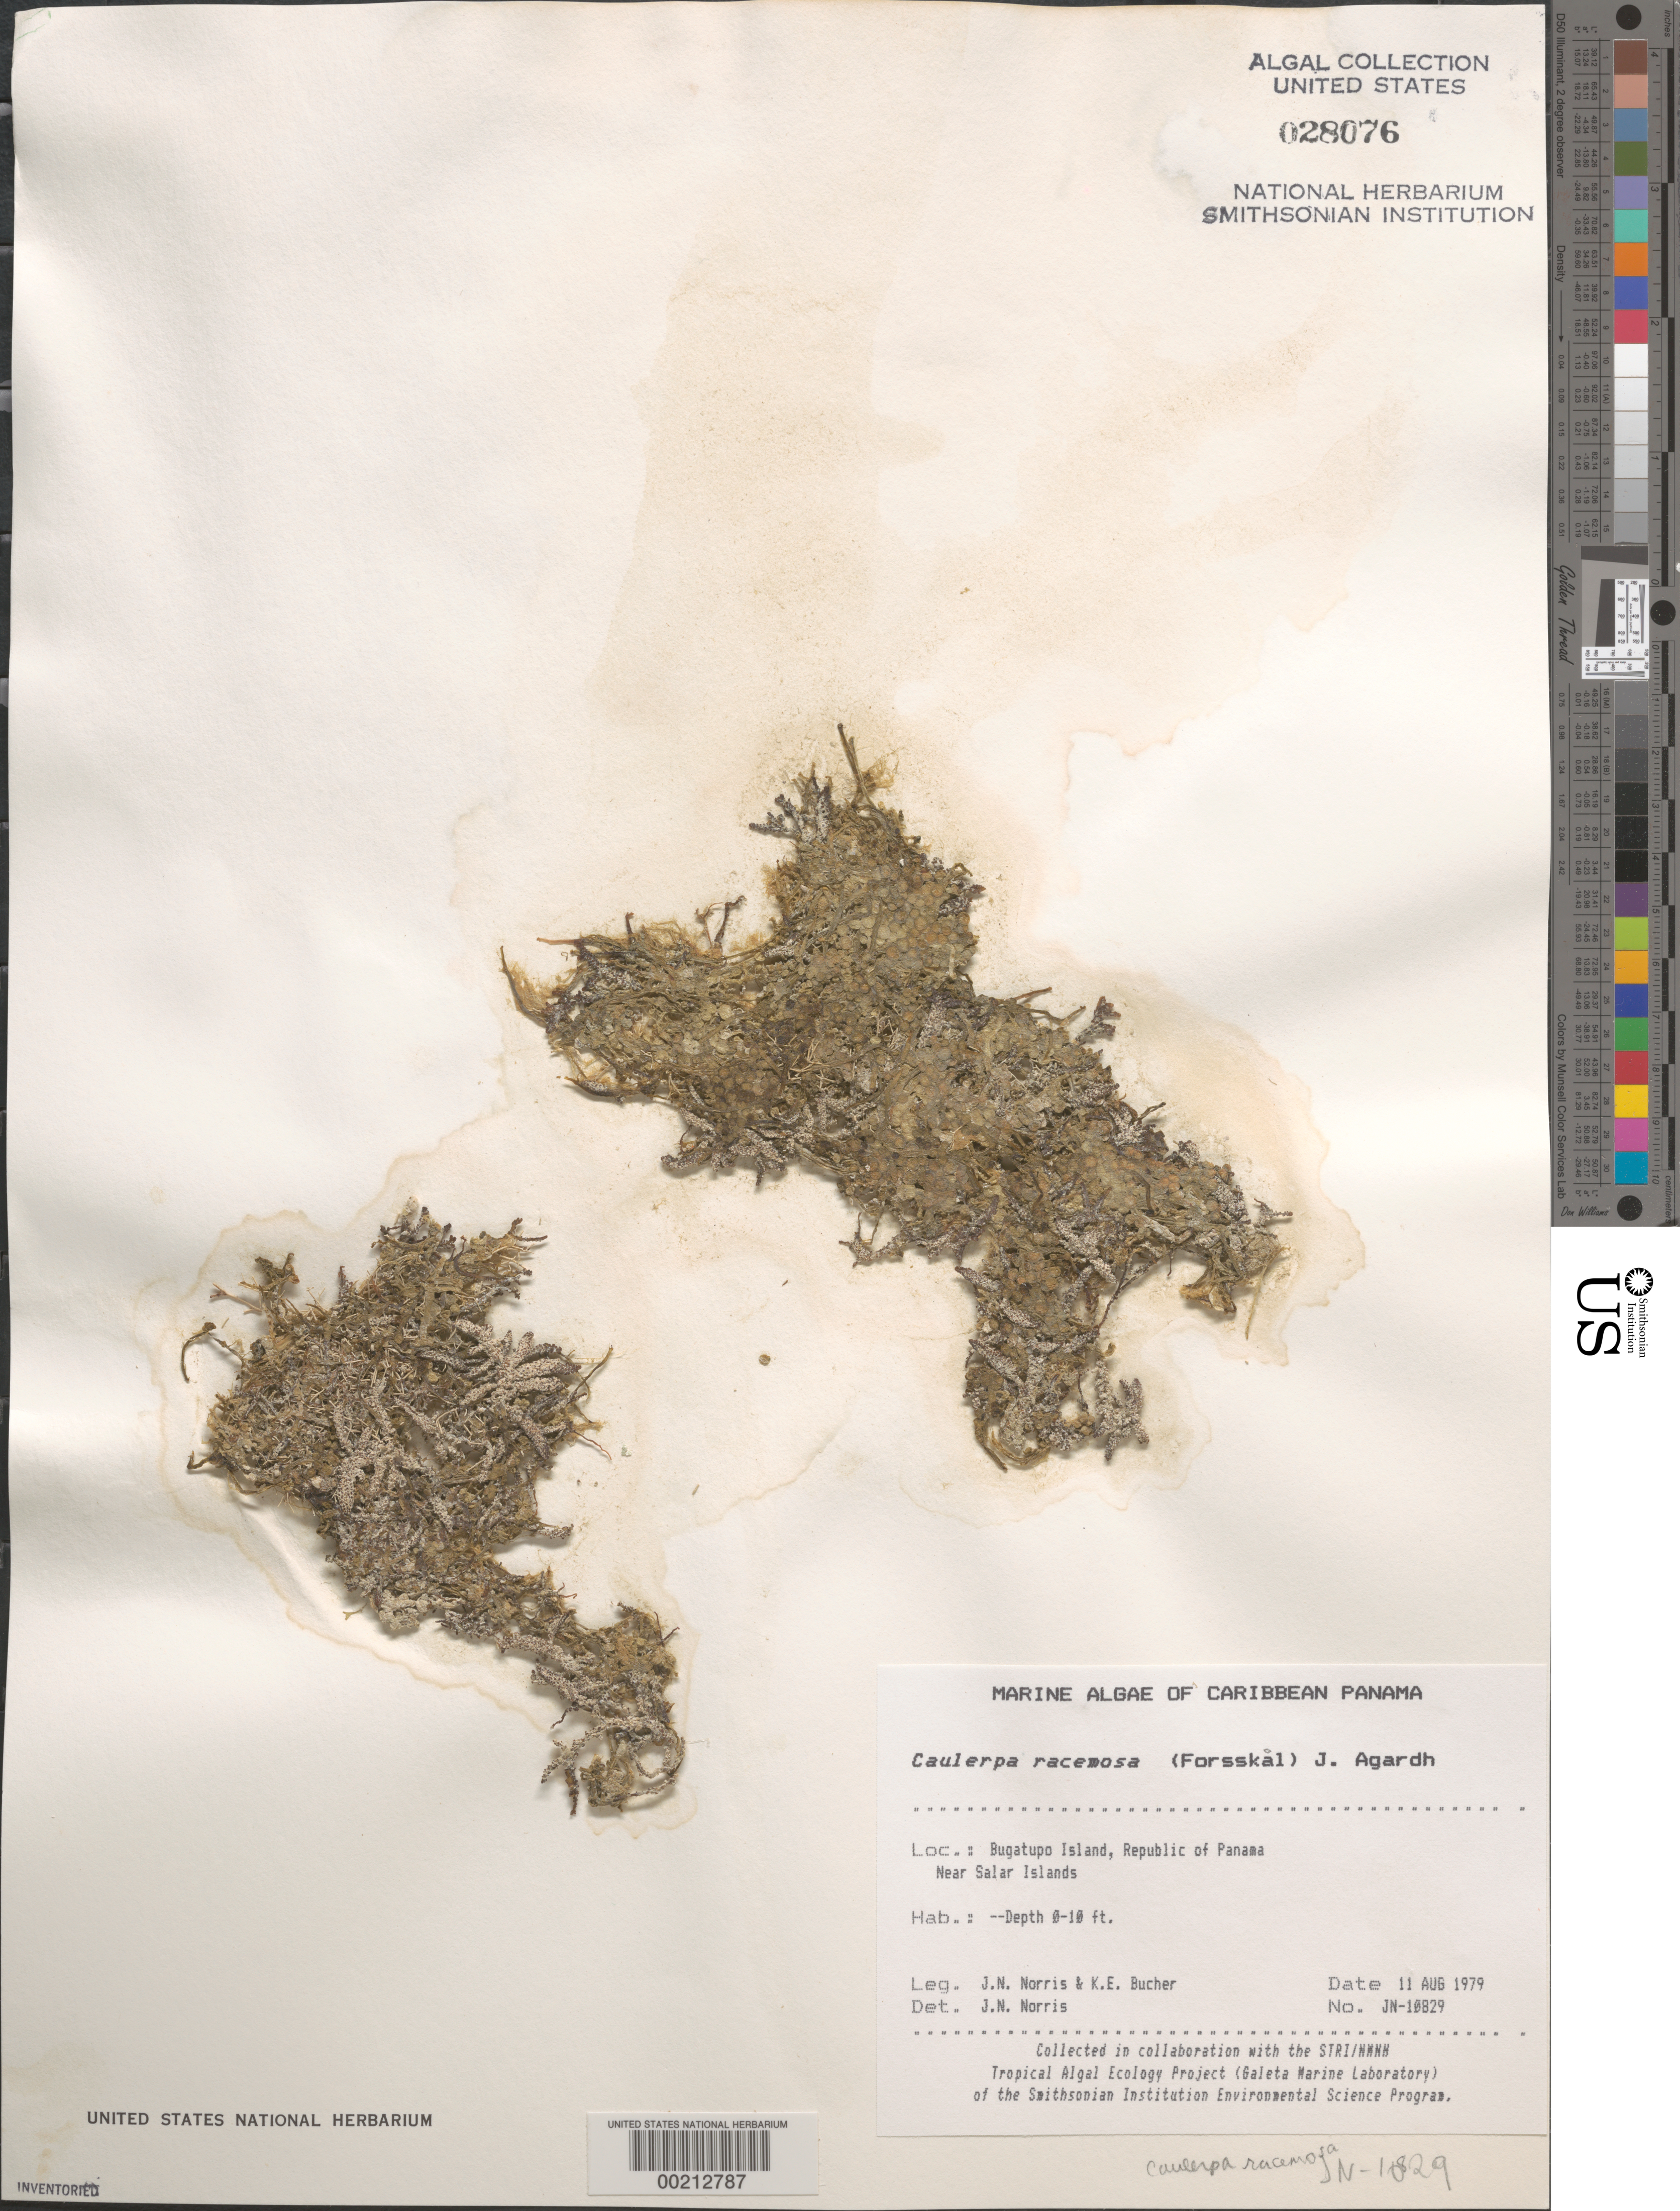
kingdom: Plantae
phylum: Chlorophyta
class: Ulvophyceae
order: Bryopsidales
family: Caulerpaceae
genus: Caulerpa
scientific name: Caulerpa racemosa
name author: (Forssk.) J. Agardh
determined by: Norris, James N.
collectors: J. N. Norris & K. E. Bucher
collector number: JN-10829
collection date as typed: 11 Aug 1979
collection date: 1979-08-11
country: Panama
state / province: Colón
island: Bugatupo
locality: Near Salar Islands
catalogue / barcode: US 28076